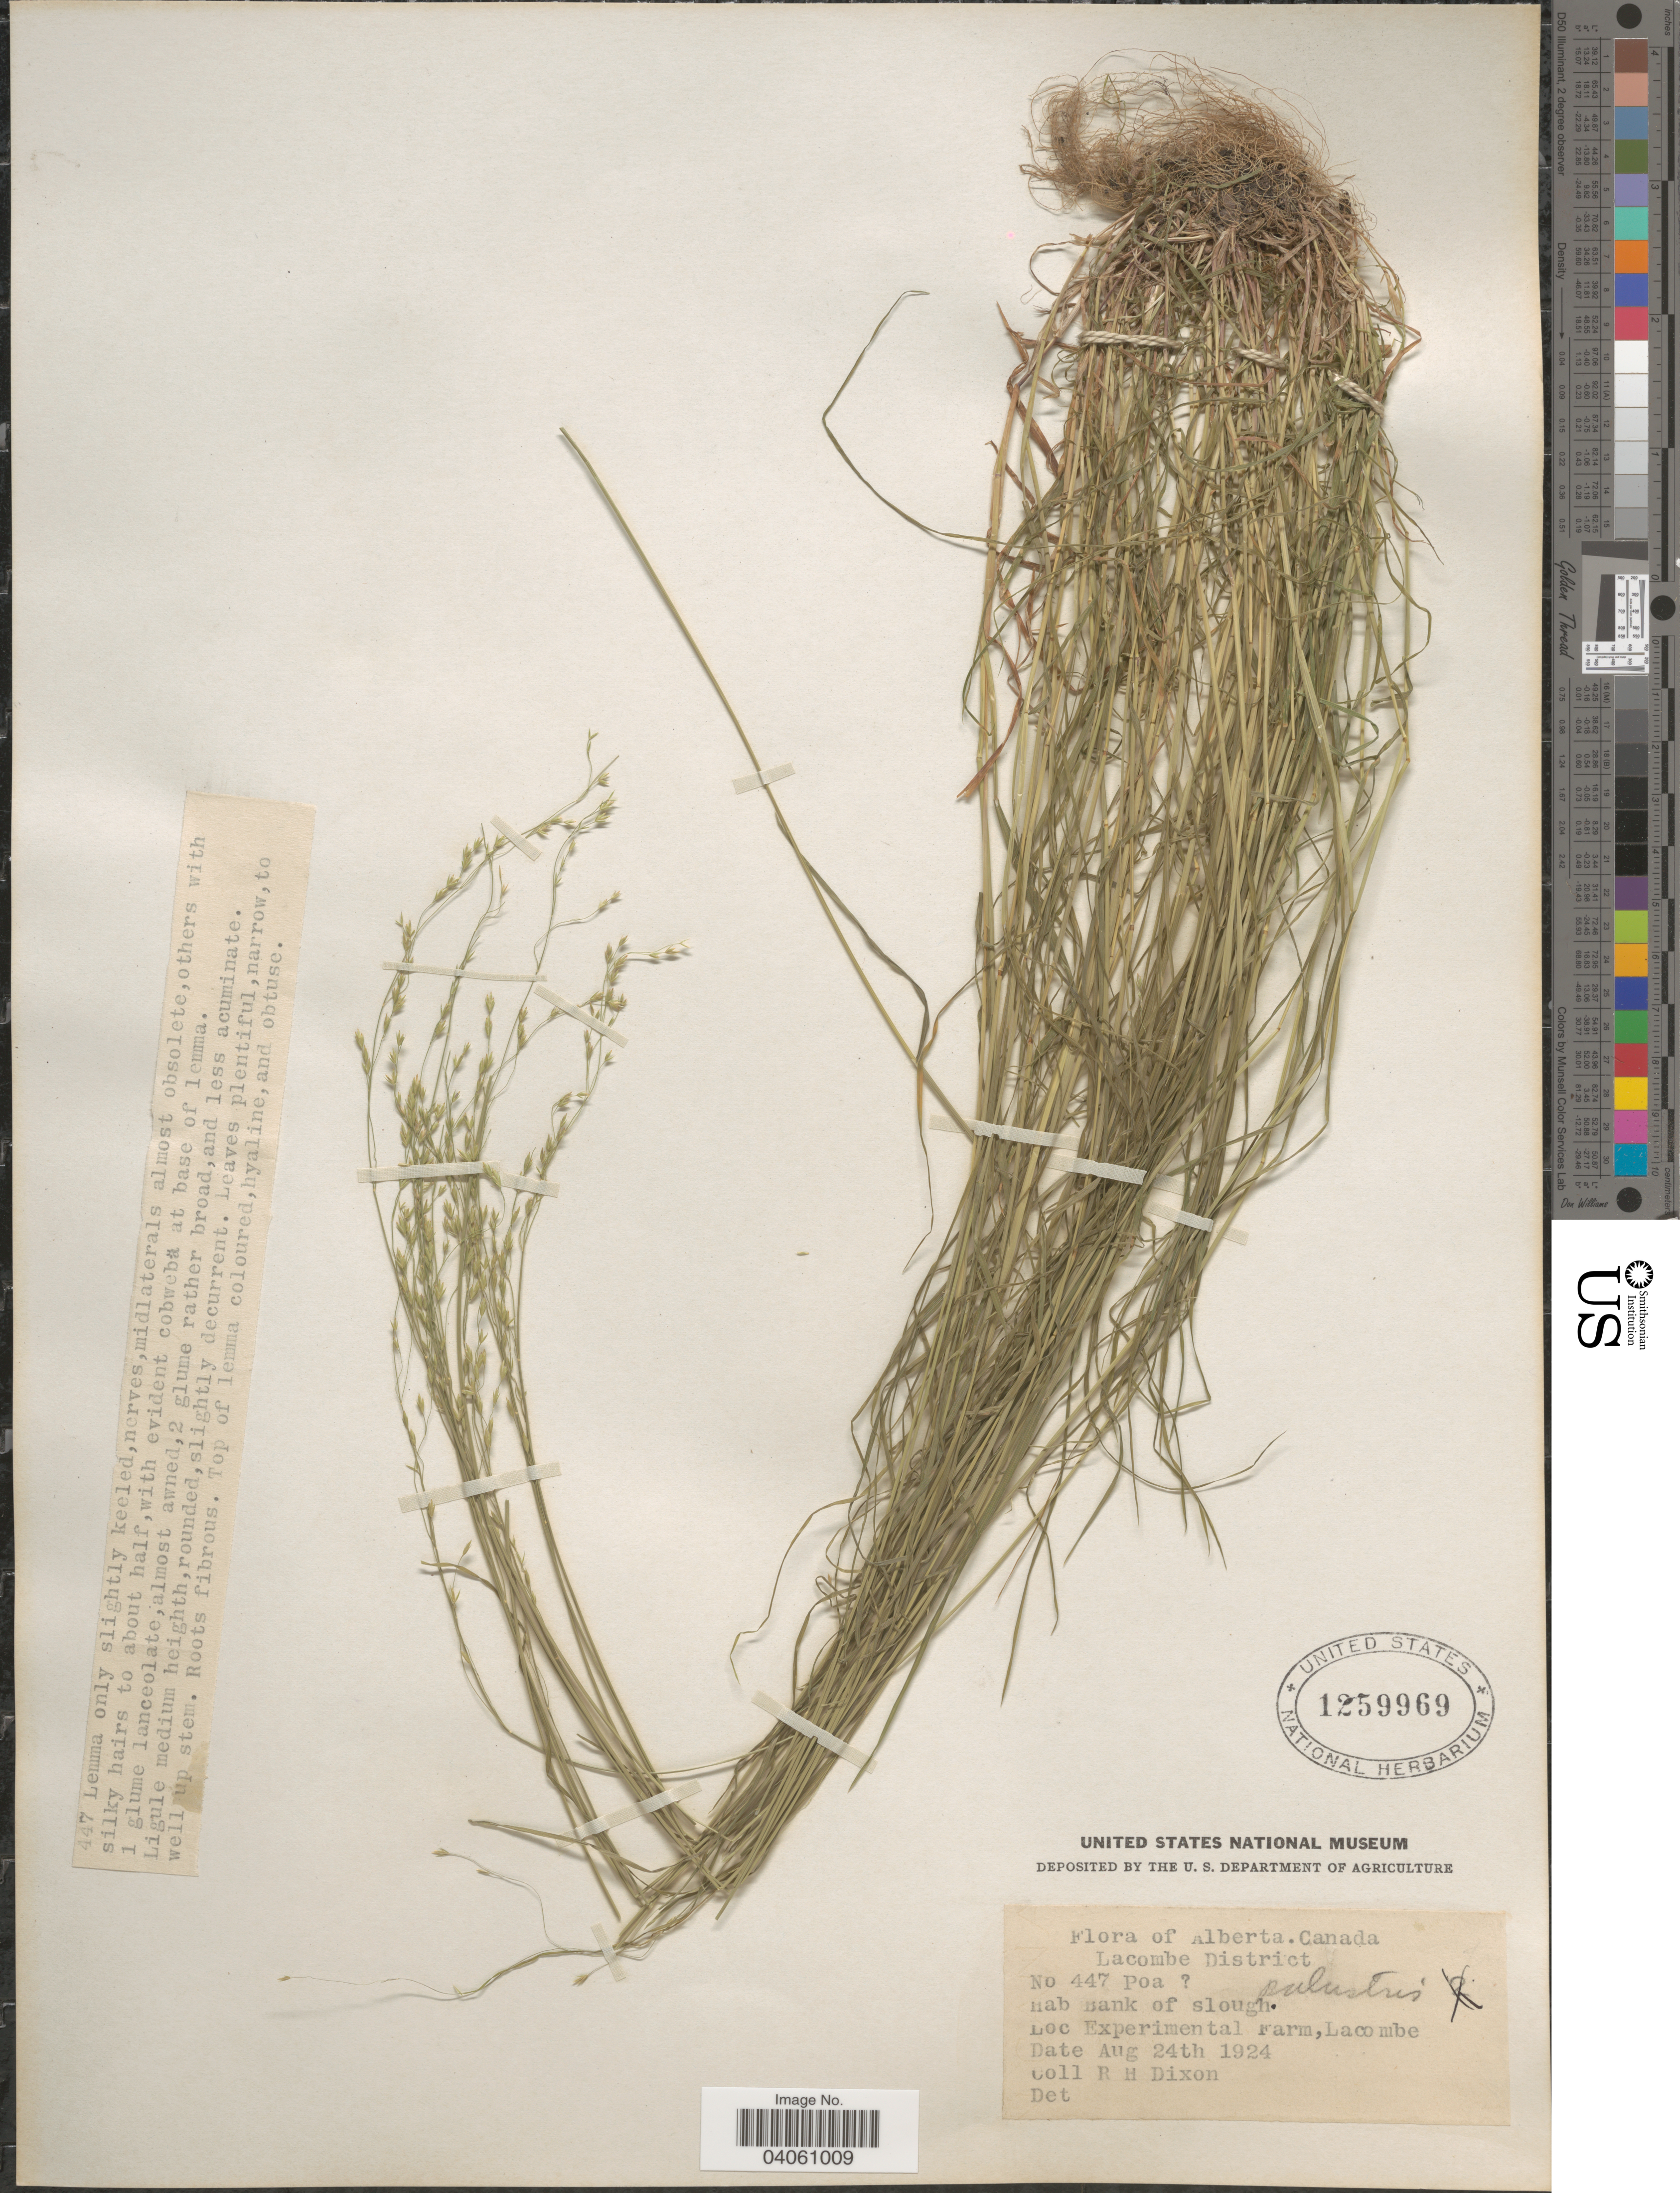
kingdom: Plantae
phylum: Tracheophyta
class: Liliopsida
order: Poales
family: Poaceae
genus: Poa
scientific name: Poa palustris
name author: L.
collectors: R. H. Dixon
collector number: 447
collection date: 1924-08-24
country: Canada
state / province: Alberta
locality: Lacombe District. Bank of slough. Experimental Farm, Lacombe.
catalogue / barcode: US 1259969